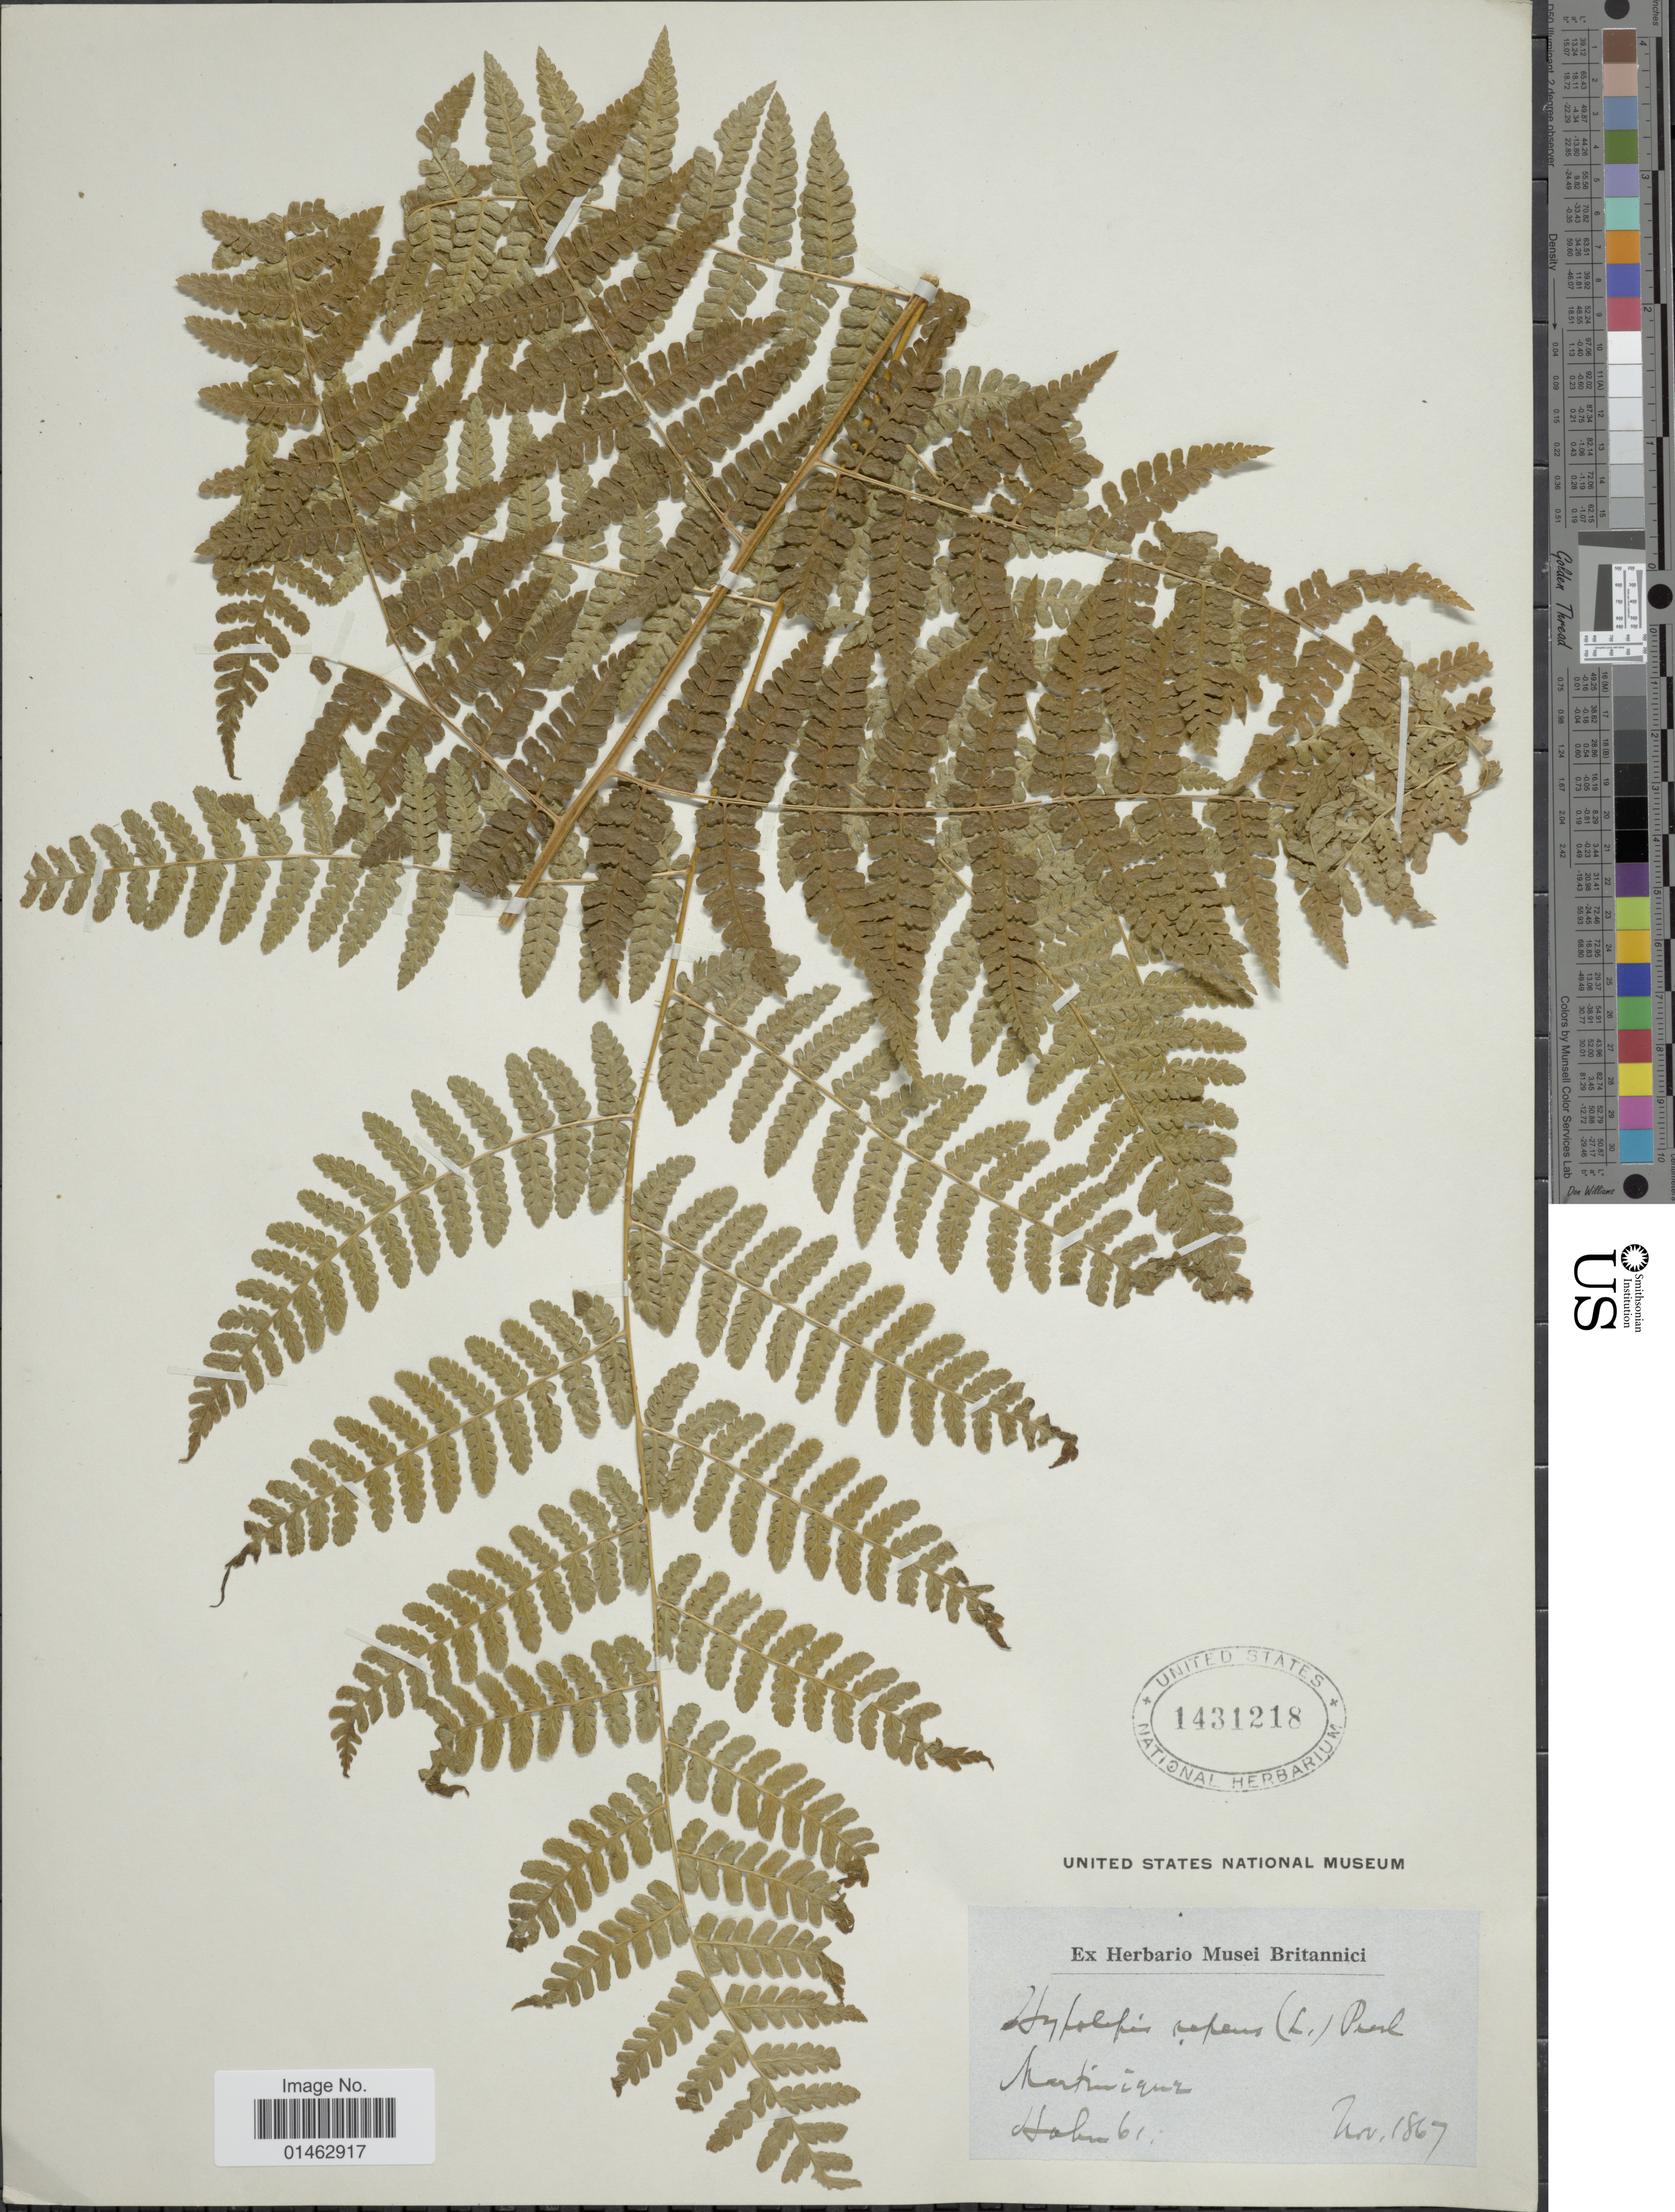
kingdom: Plantae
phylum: Tracheophyta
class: Polypodiopsida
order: Polypodiales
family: Dennstaedtiaceae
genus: Hypolepis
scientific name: Hypolepis repens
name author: (L.) C. Presl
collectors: -- Hahn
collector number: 61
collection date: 1867-11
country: Martinique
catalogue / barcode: US 1431218